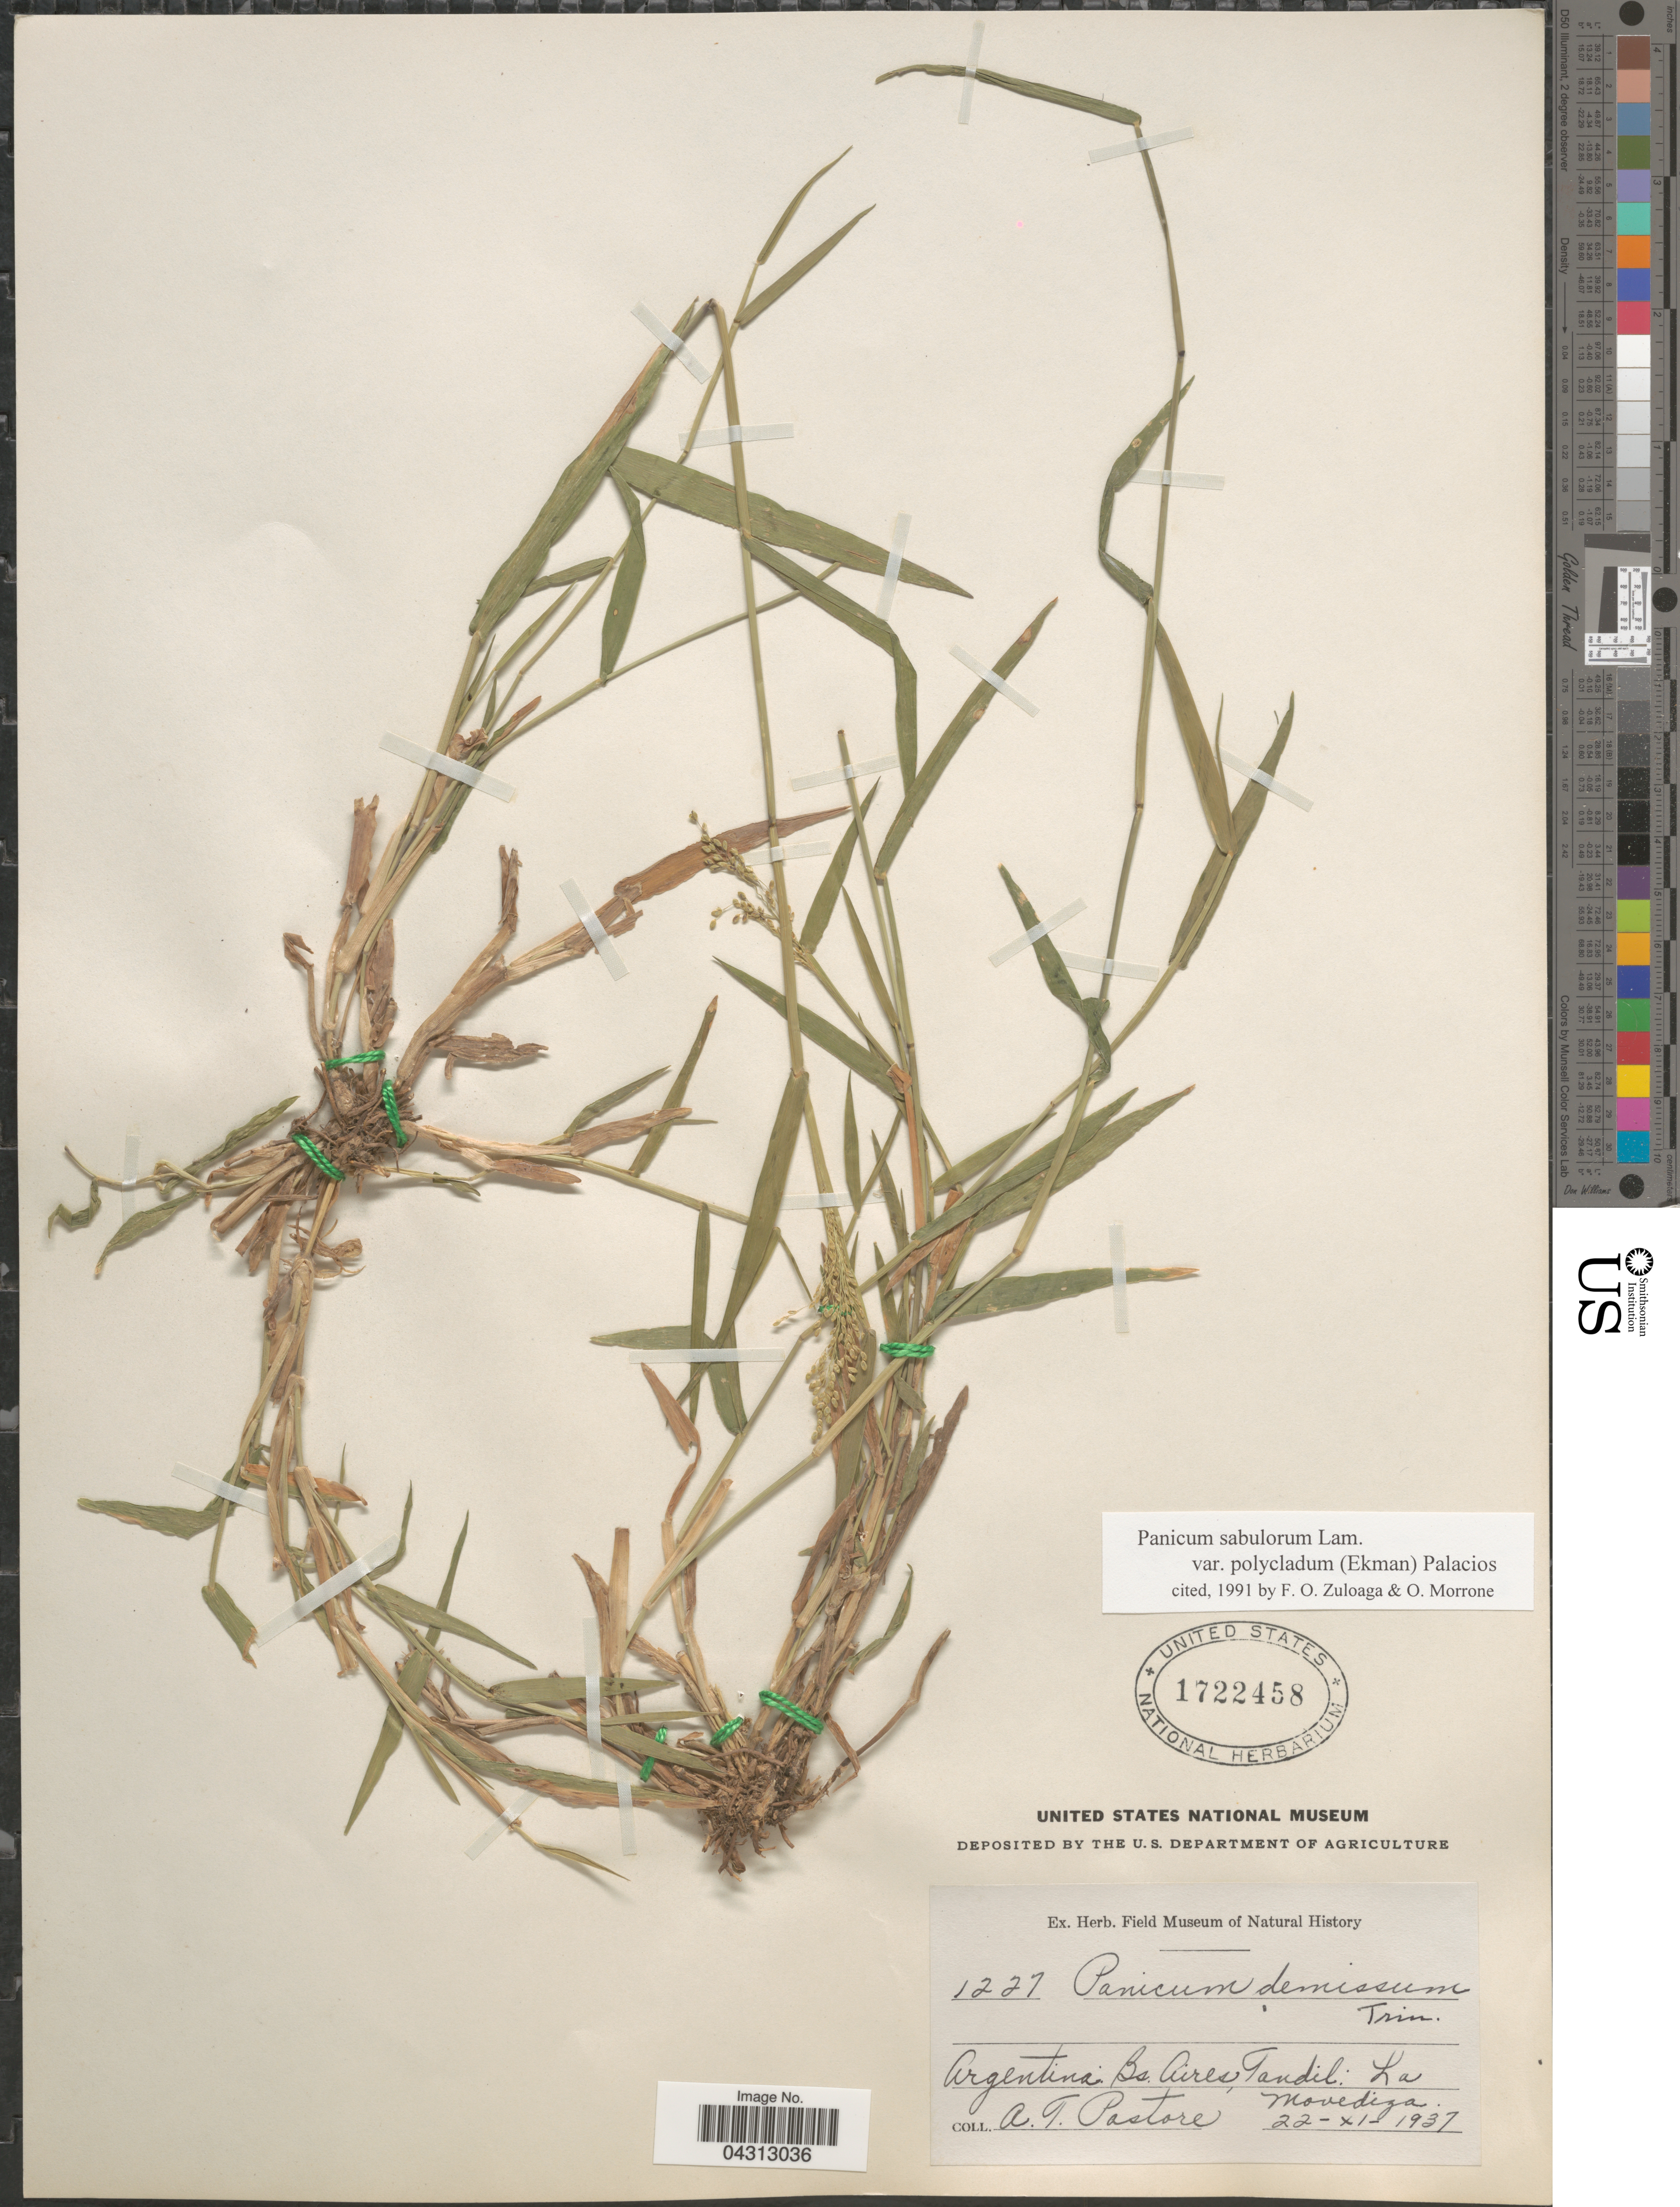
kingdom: Plantae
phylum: Tracheophyta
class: Liliopsida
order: Poales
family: Poaceae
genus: Dichanthelium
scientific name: Dichanthelium sabulorum var. polycladum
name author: (Ekman) Zuloaga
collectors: A. Pastore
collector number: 1227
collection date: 1937-11-22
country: Argentina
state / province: Buenos Aires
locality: Tandil: La Movediza.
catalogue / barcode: US 1722458